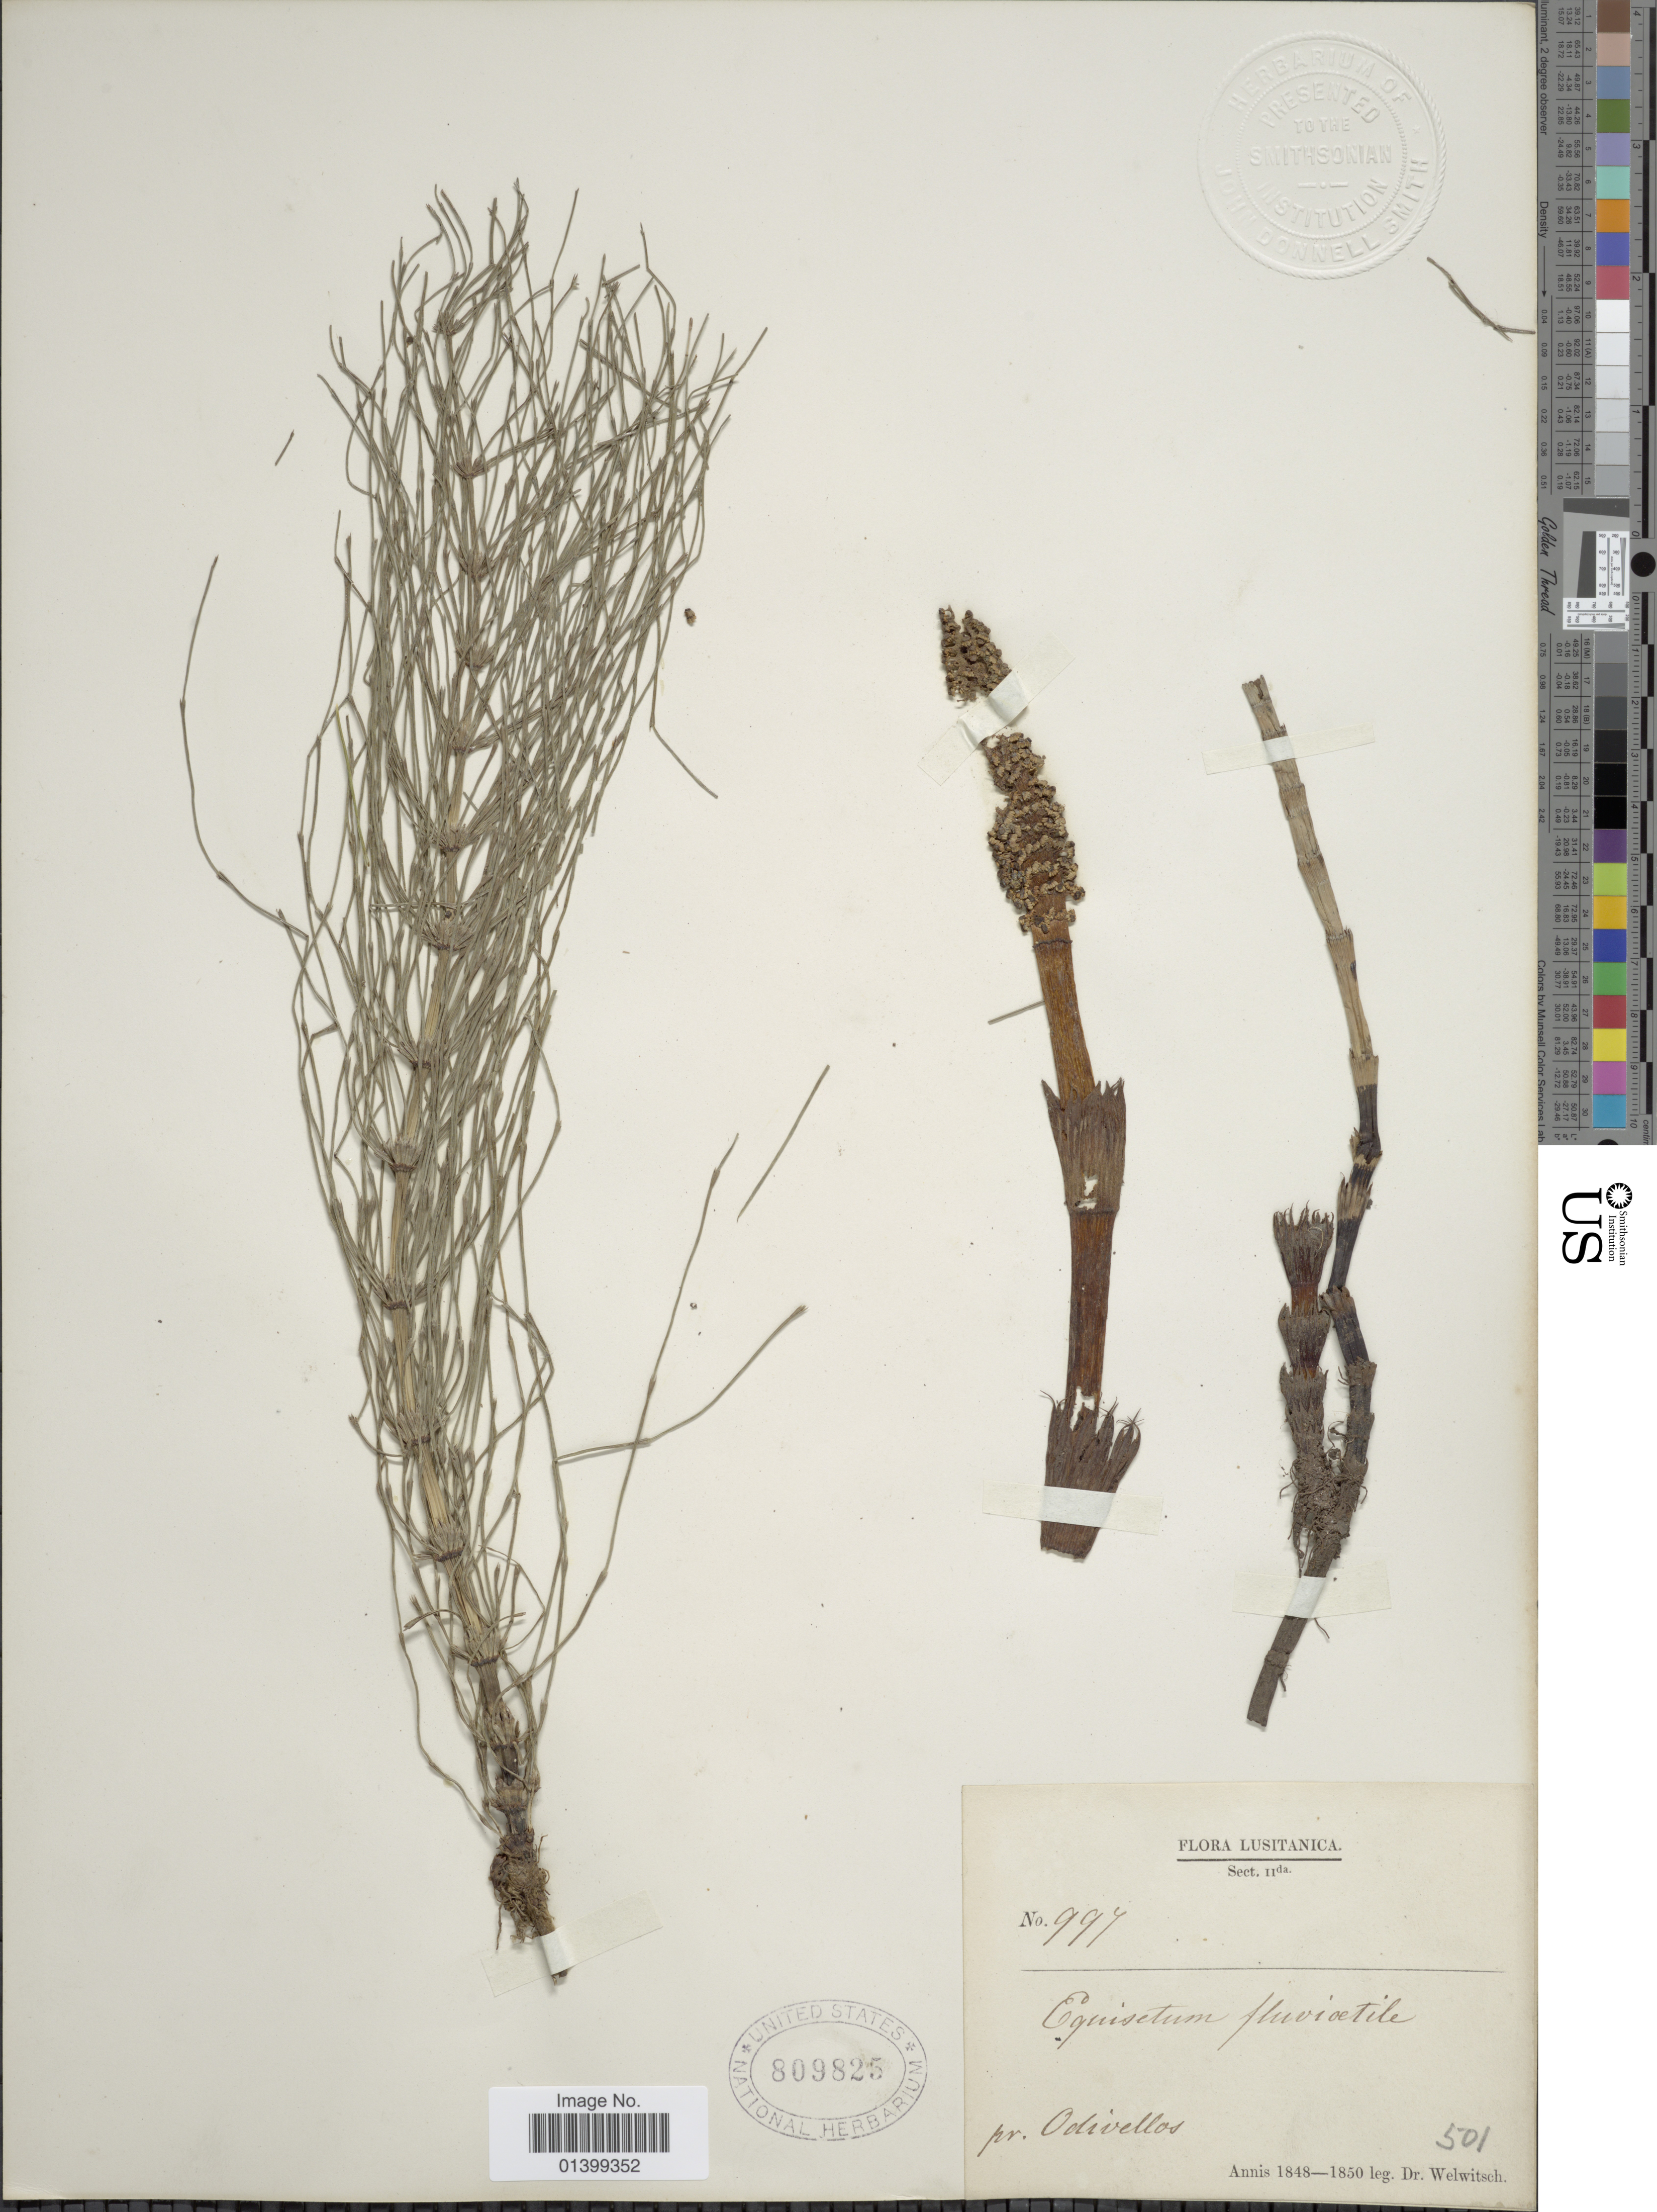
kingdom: Plantae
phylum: Tracheophyta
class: Polypodiopsida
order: Equisetales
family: Equisetaceae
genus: Equisetum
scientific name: Equisetum telmateia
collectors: -. Welwitsch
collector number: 997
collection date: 1848/1850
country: Portugal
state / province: Lisboa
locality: Flora Lusitanica. Pr. Odivellos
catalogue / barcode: US 809825